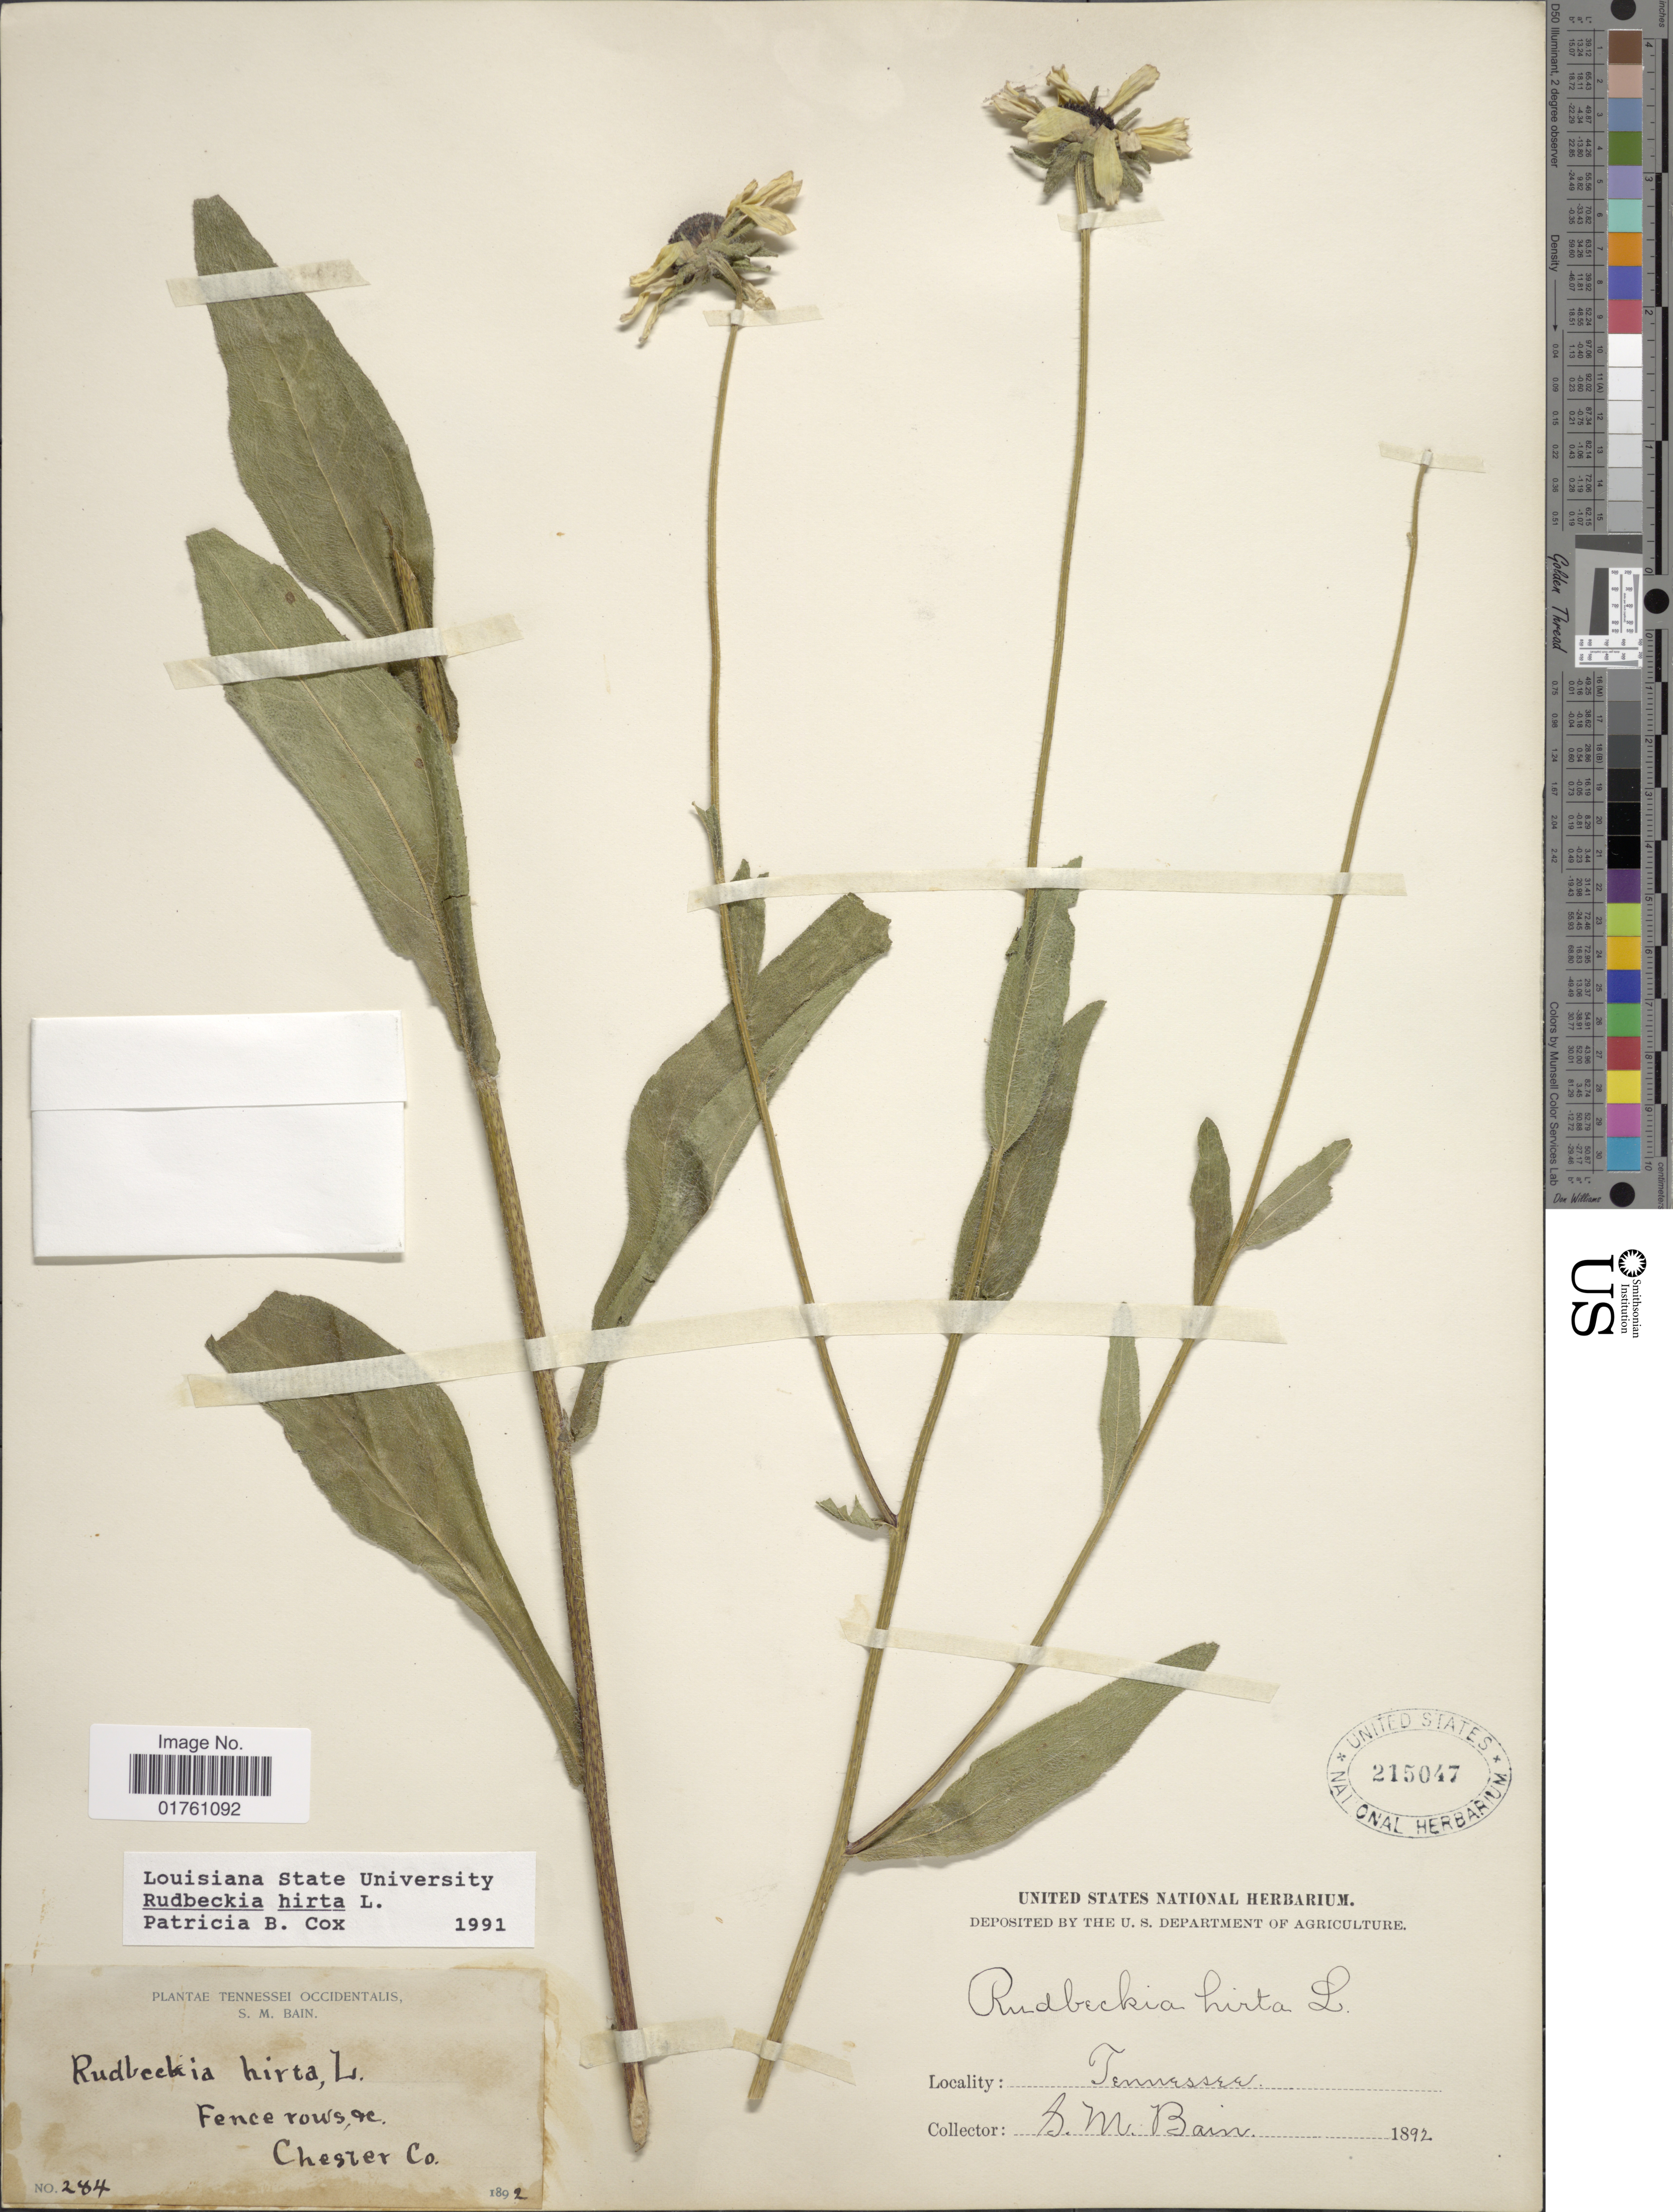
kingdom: Plantae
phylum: Tracheophyta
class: Magnoliopsida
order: Asterales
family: Asteraceae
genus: Rudbeckia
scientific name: Rudbeckia hirta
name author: L.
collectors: S. M. Bain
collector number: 284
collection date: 1892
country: United States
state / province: Tennessee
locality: Chester Co.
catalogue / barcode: US 215047